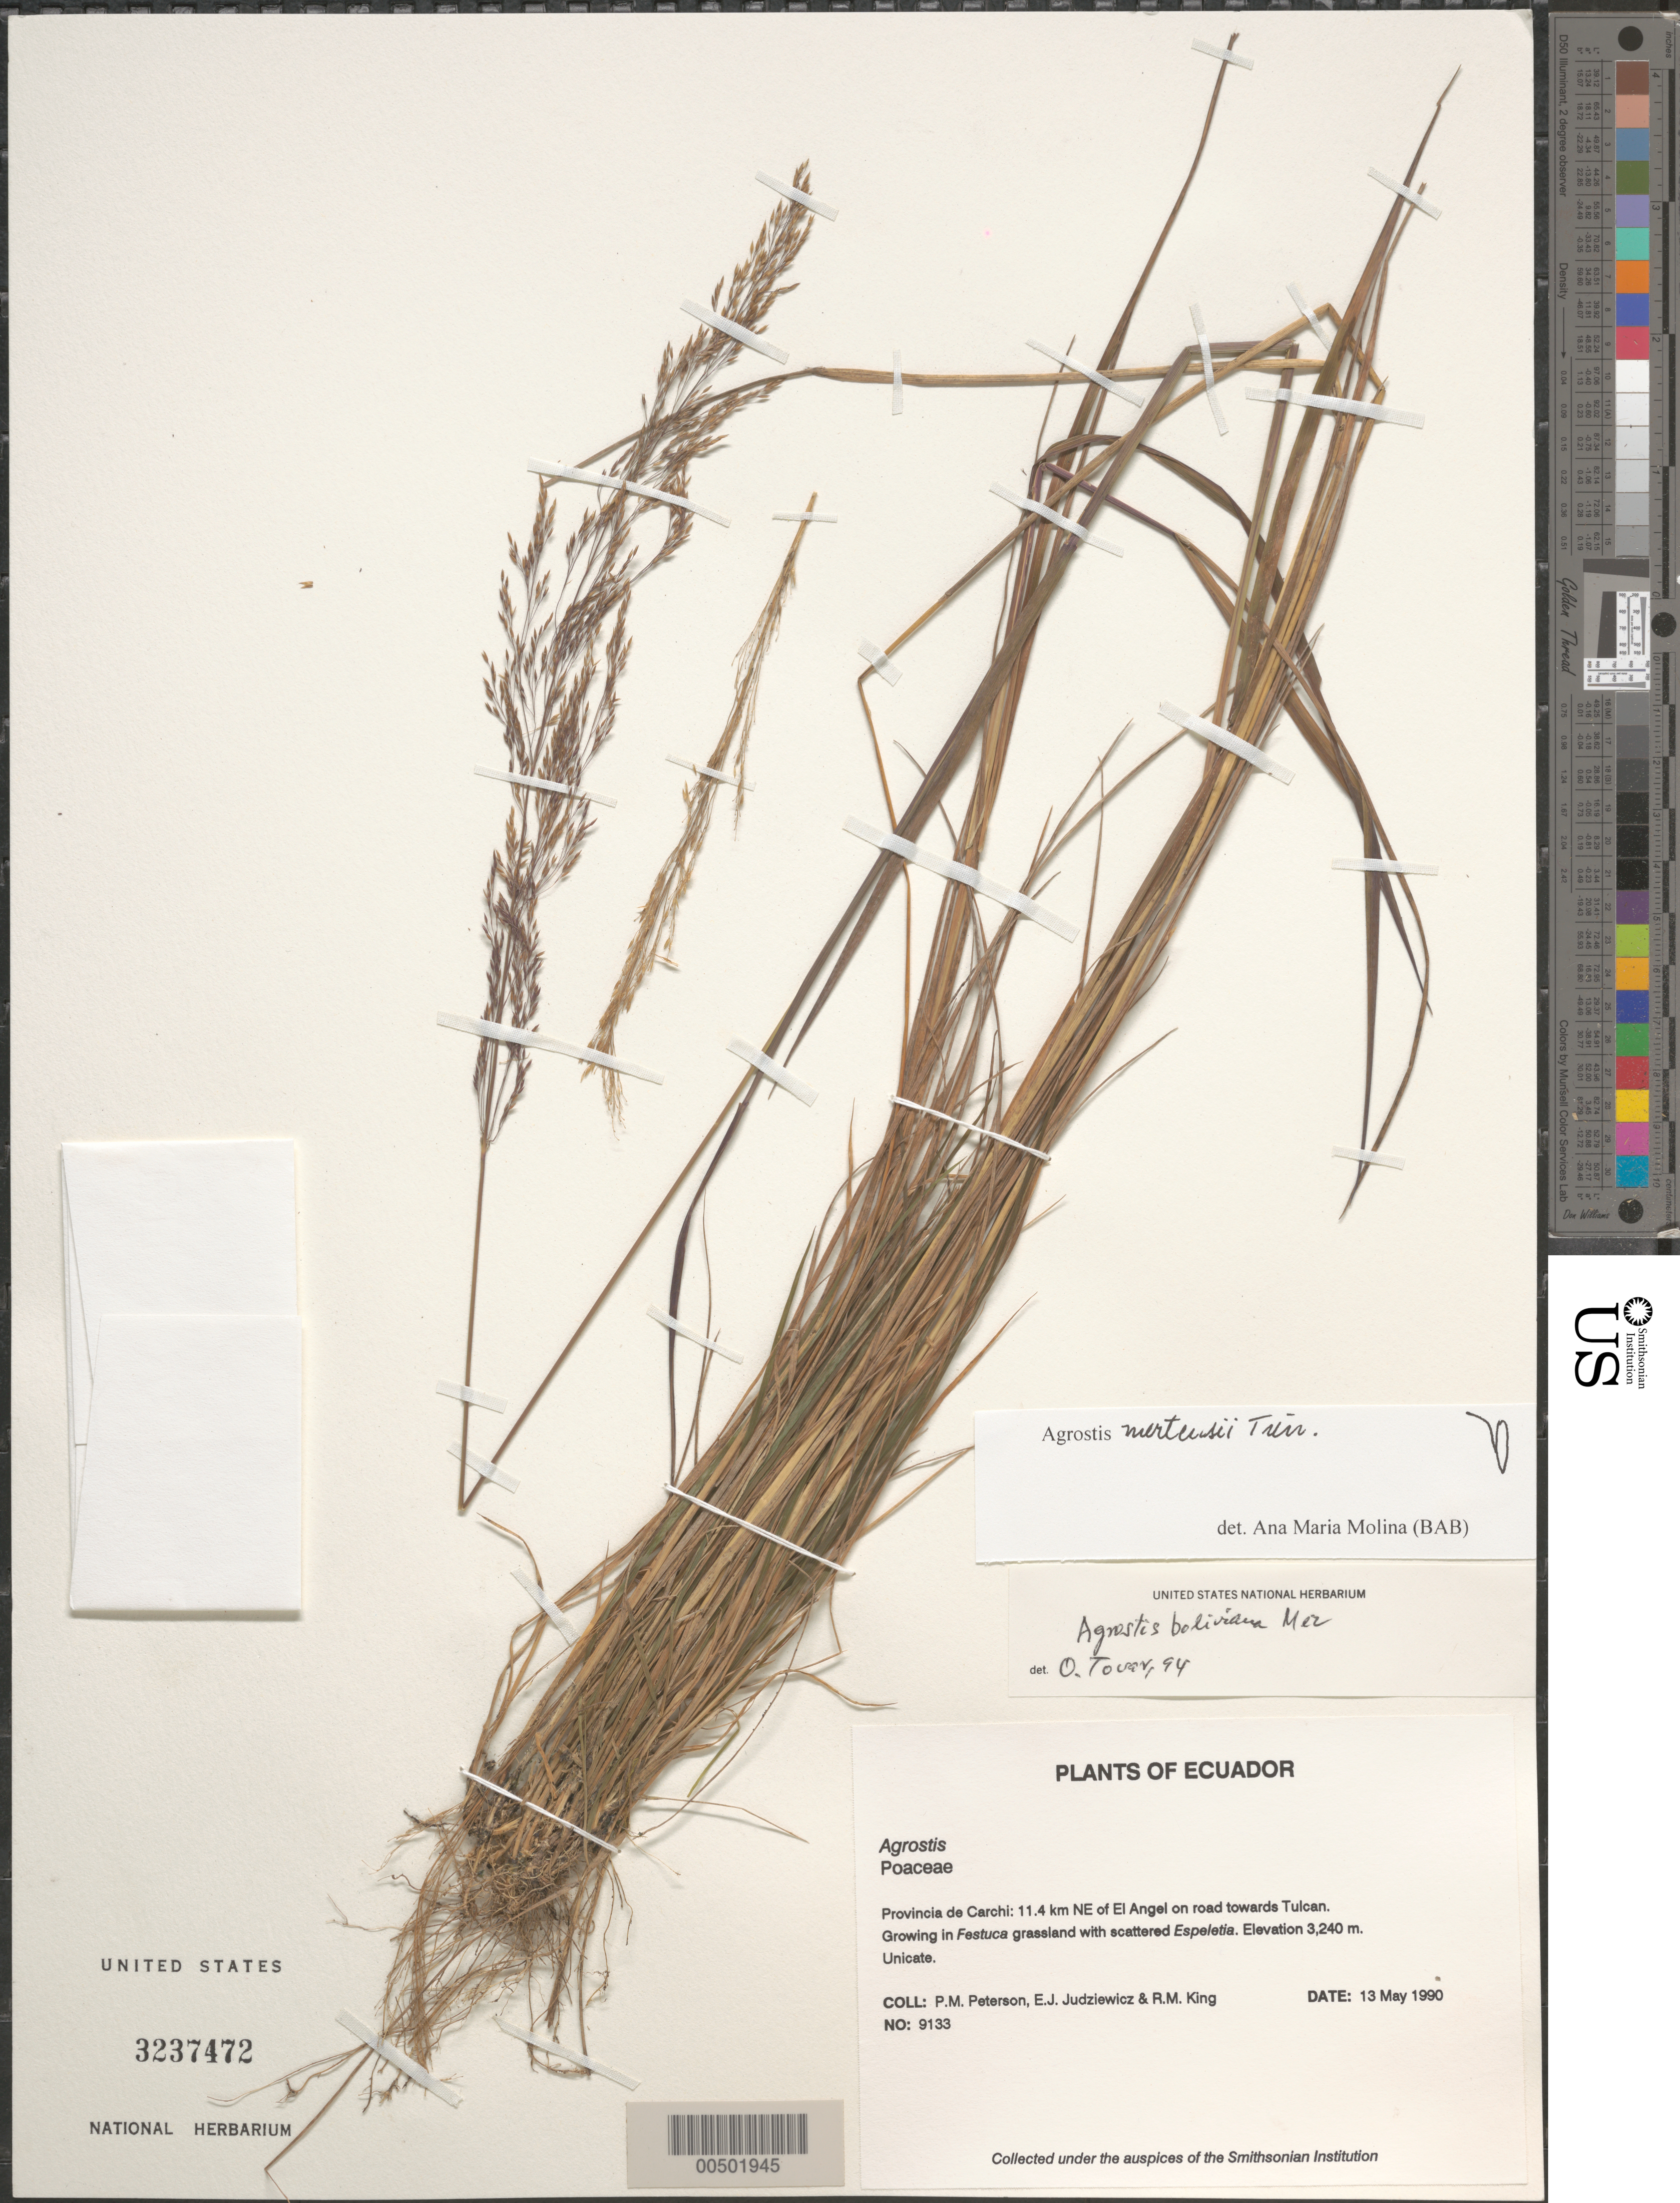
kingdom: Plantae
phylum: Tracheophyta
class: Liliopsida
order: Poales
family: Poaceae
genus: Agrostis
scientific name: Agrostis boliviana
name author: Mez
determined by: Tovar, Óscar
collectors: P. M. Peterson, E. J. Judziewicz & R. M. King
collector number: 09133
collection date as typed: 13 May 1990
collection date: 1990-05-13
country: Ecuador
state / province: Carchi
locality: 11.4 km NE of El Angel on road towards Tulcan.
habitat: Growing in Festuca grassland with scattered Espeletia.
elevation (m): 3240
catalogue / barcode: US 3237472